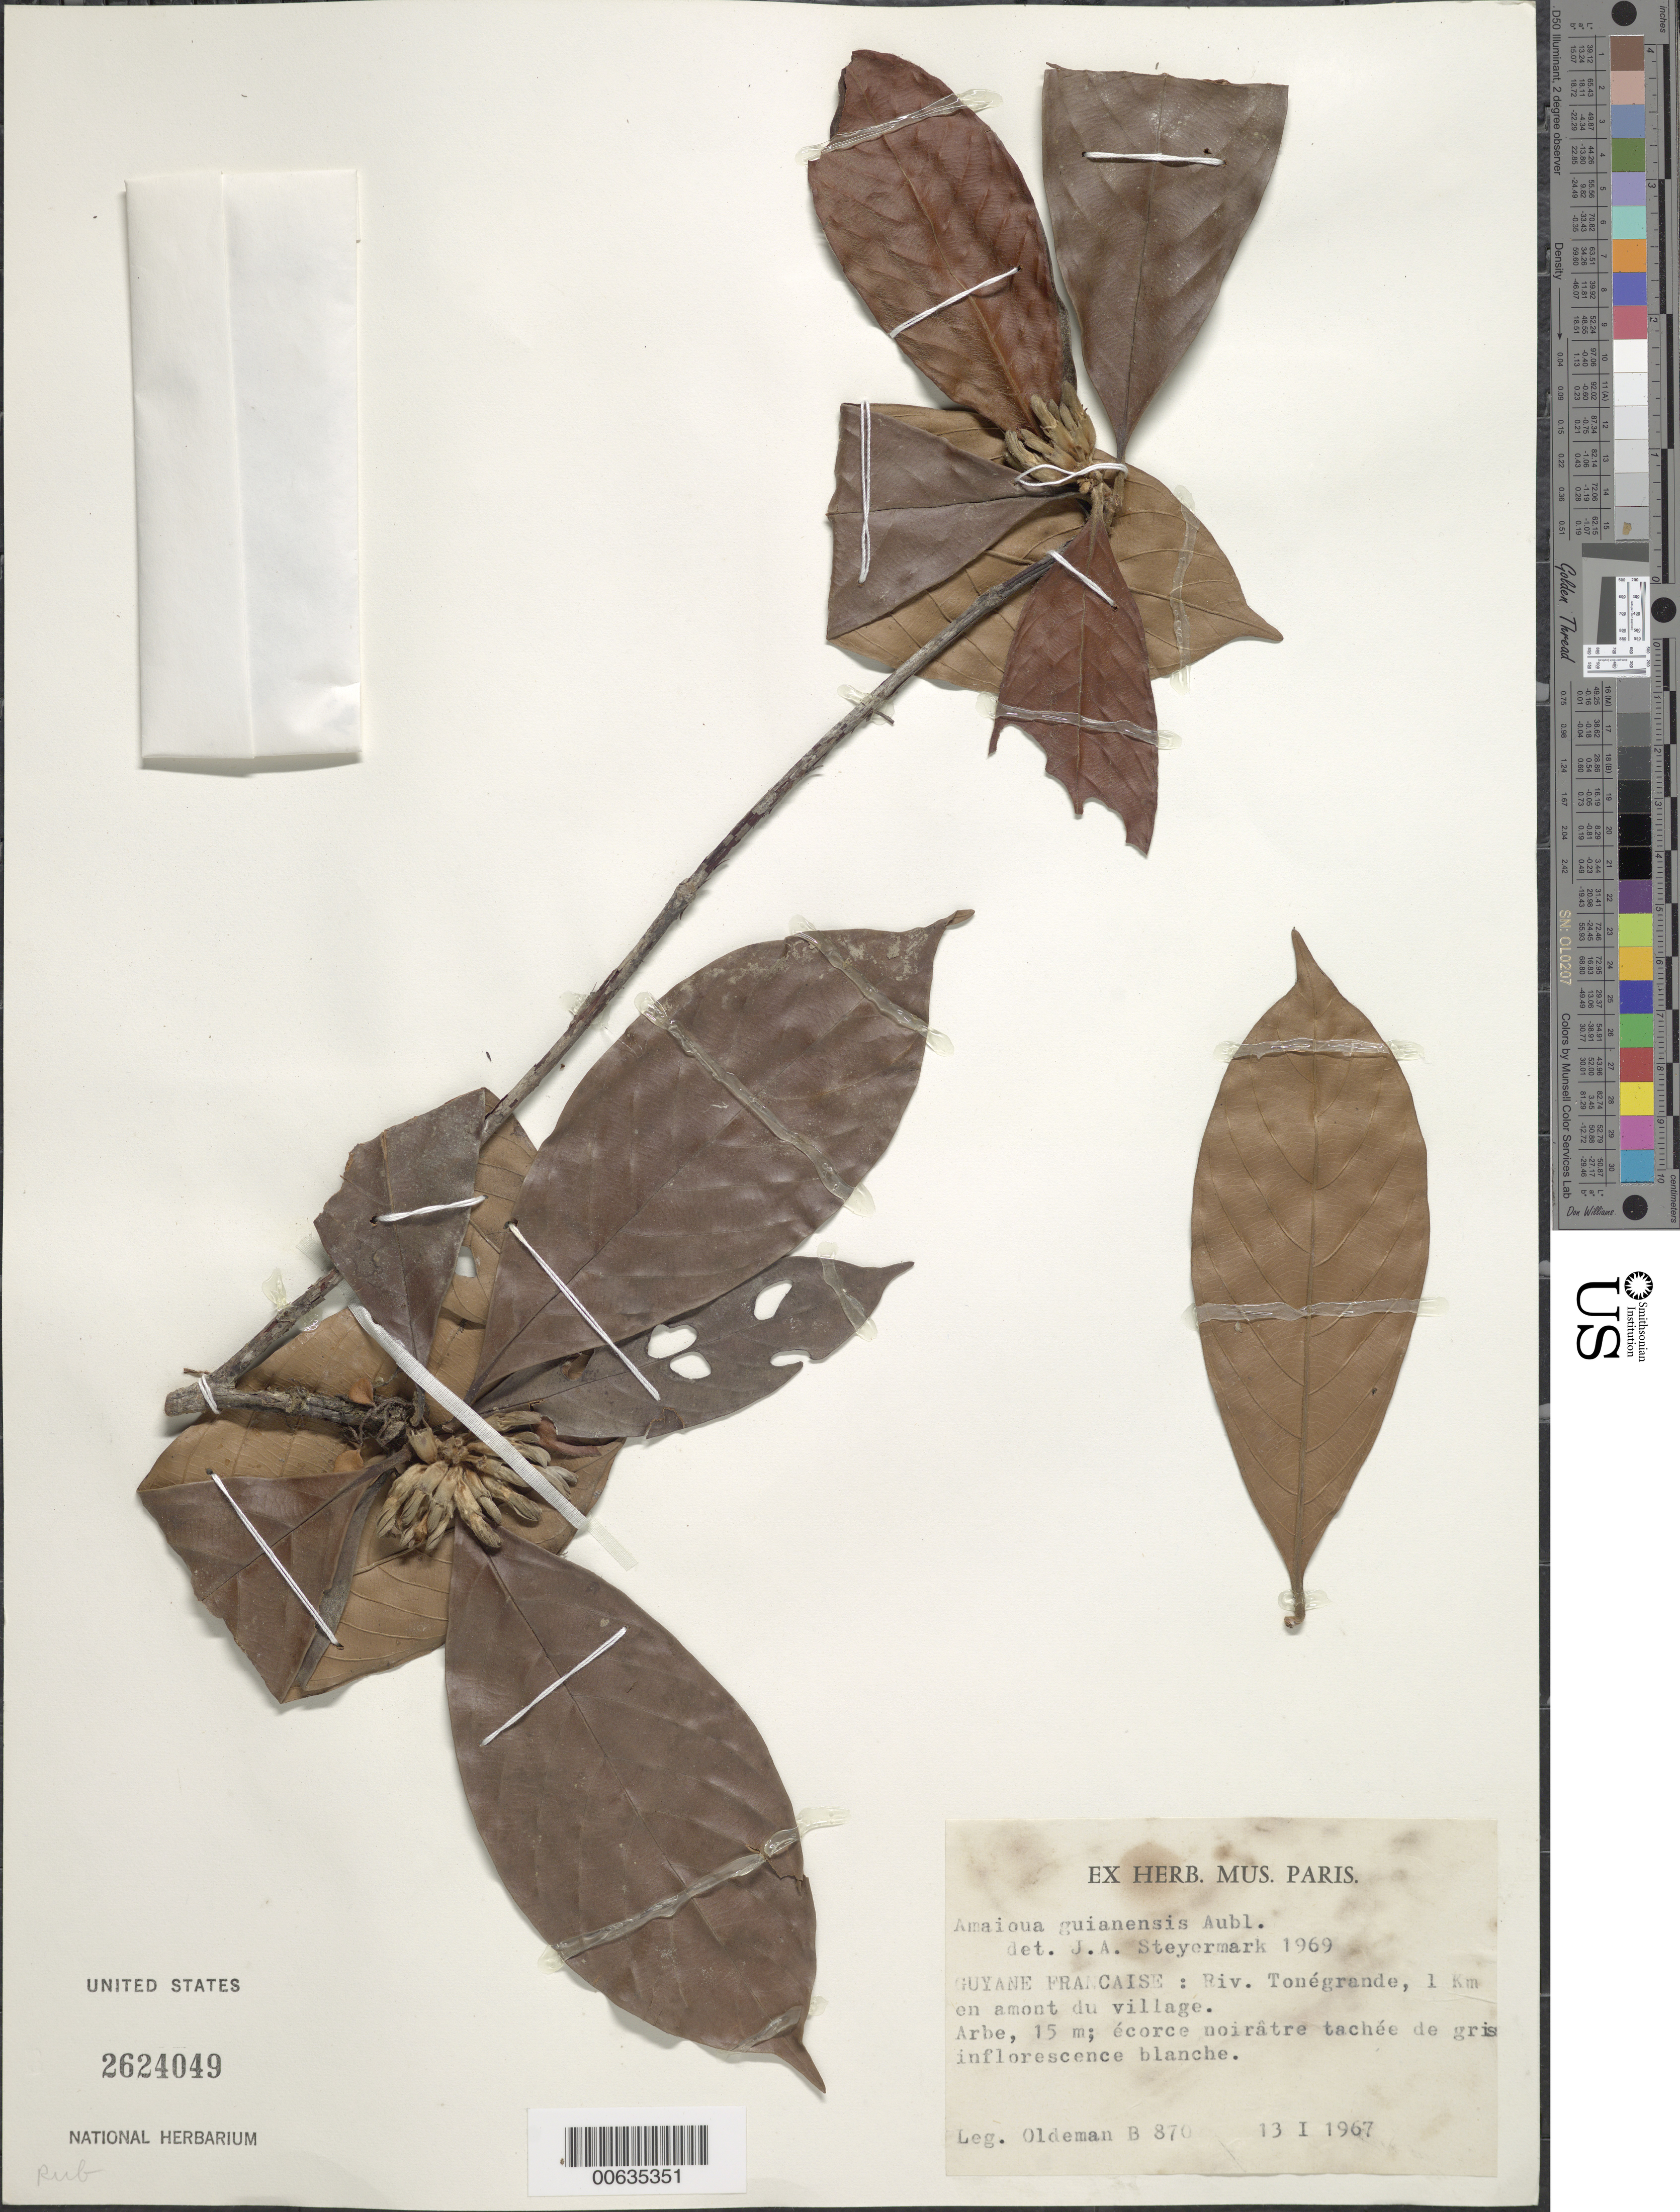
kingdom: Plantae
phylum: Tracheophyta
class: Magnoliopsida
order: Gentianales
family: Rubiaceae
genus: Amaioua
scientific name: Amaioua guianensis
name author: Aubl.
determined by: Steyermark, Julian A., (VEN)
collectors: R. Oldeman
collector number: B 870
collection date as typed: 13-Jan-67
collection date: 1967-01-13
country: French Guiana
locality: Rivière Tonégrande, 1 km en amont du village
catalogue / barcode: US 2624049